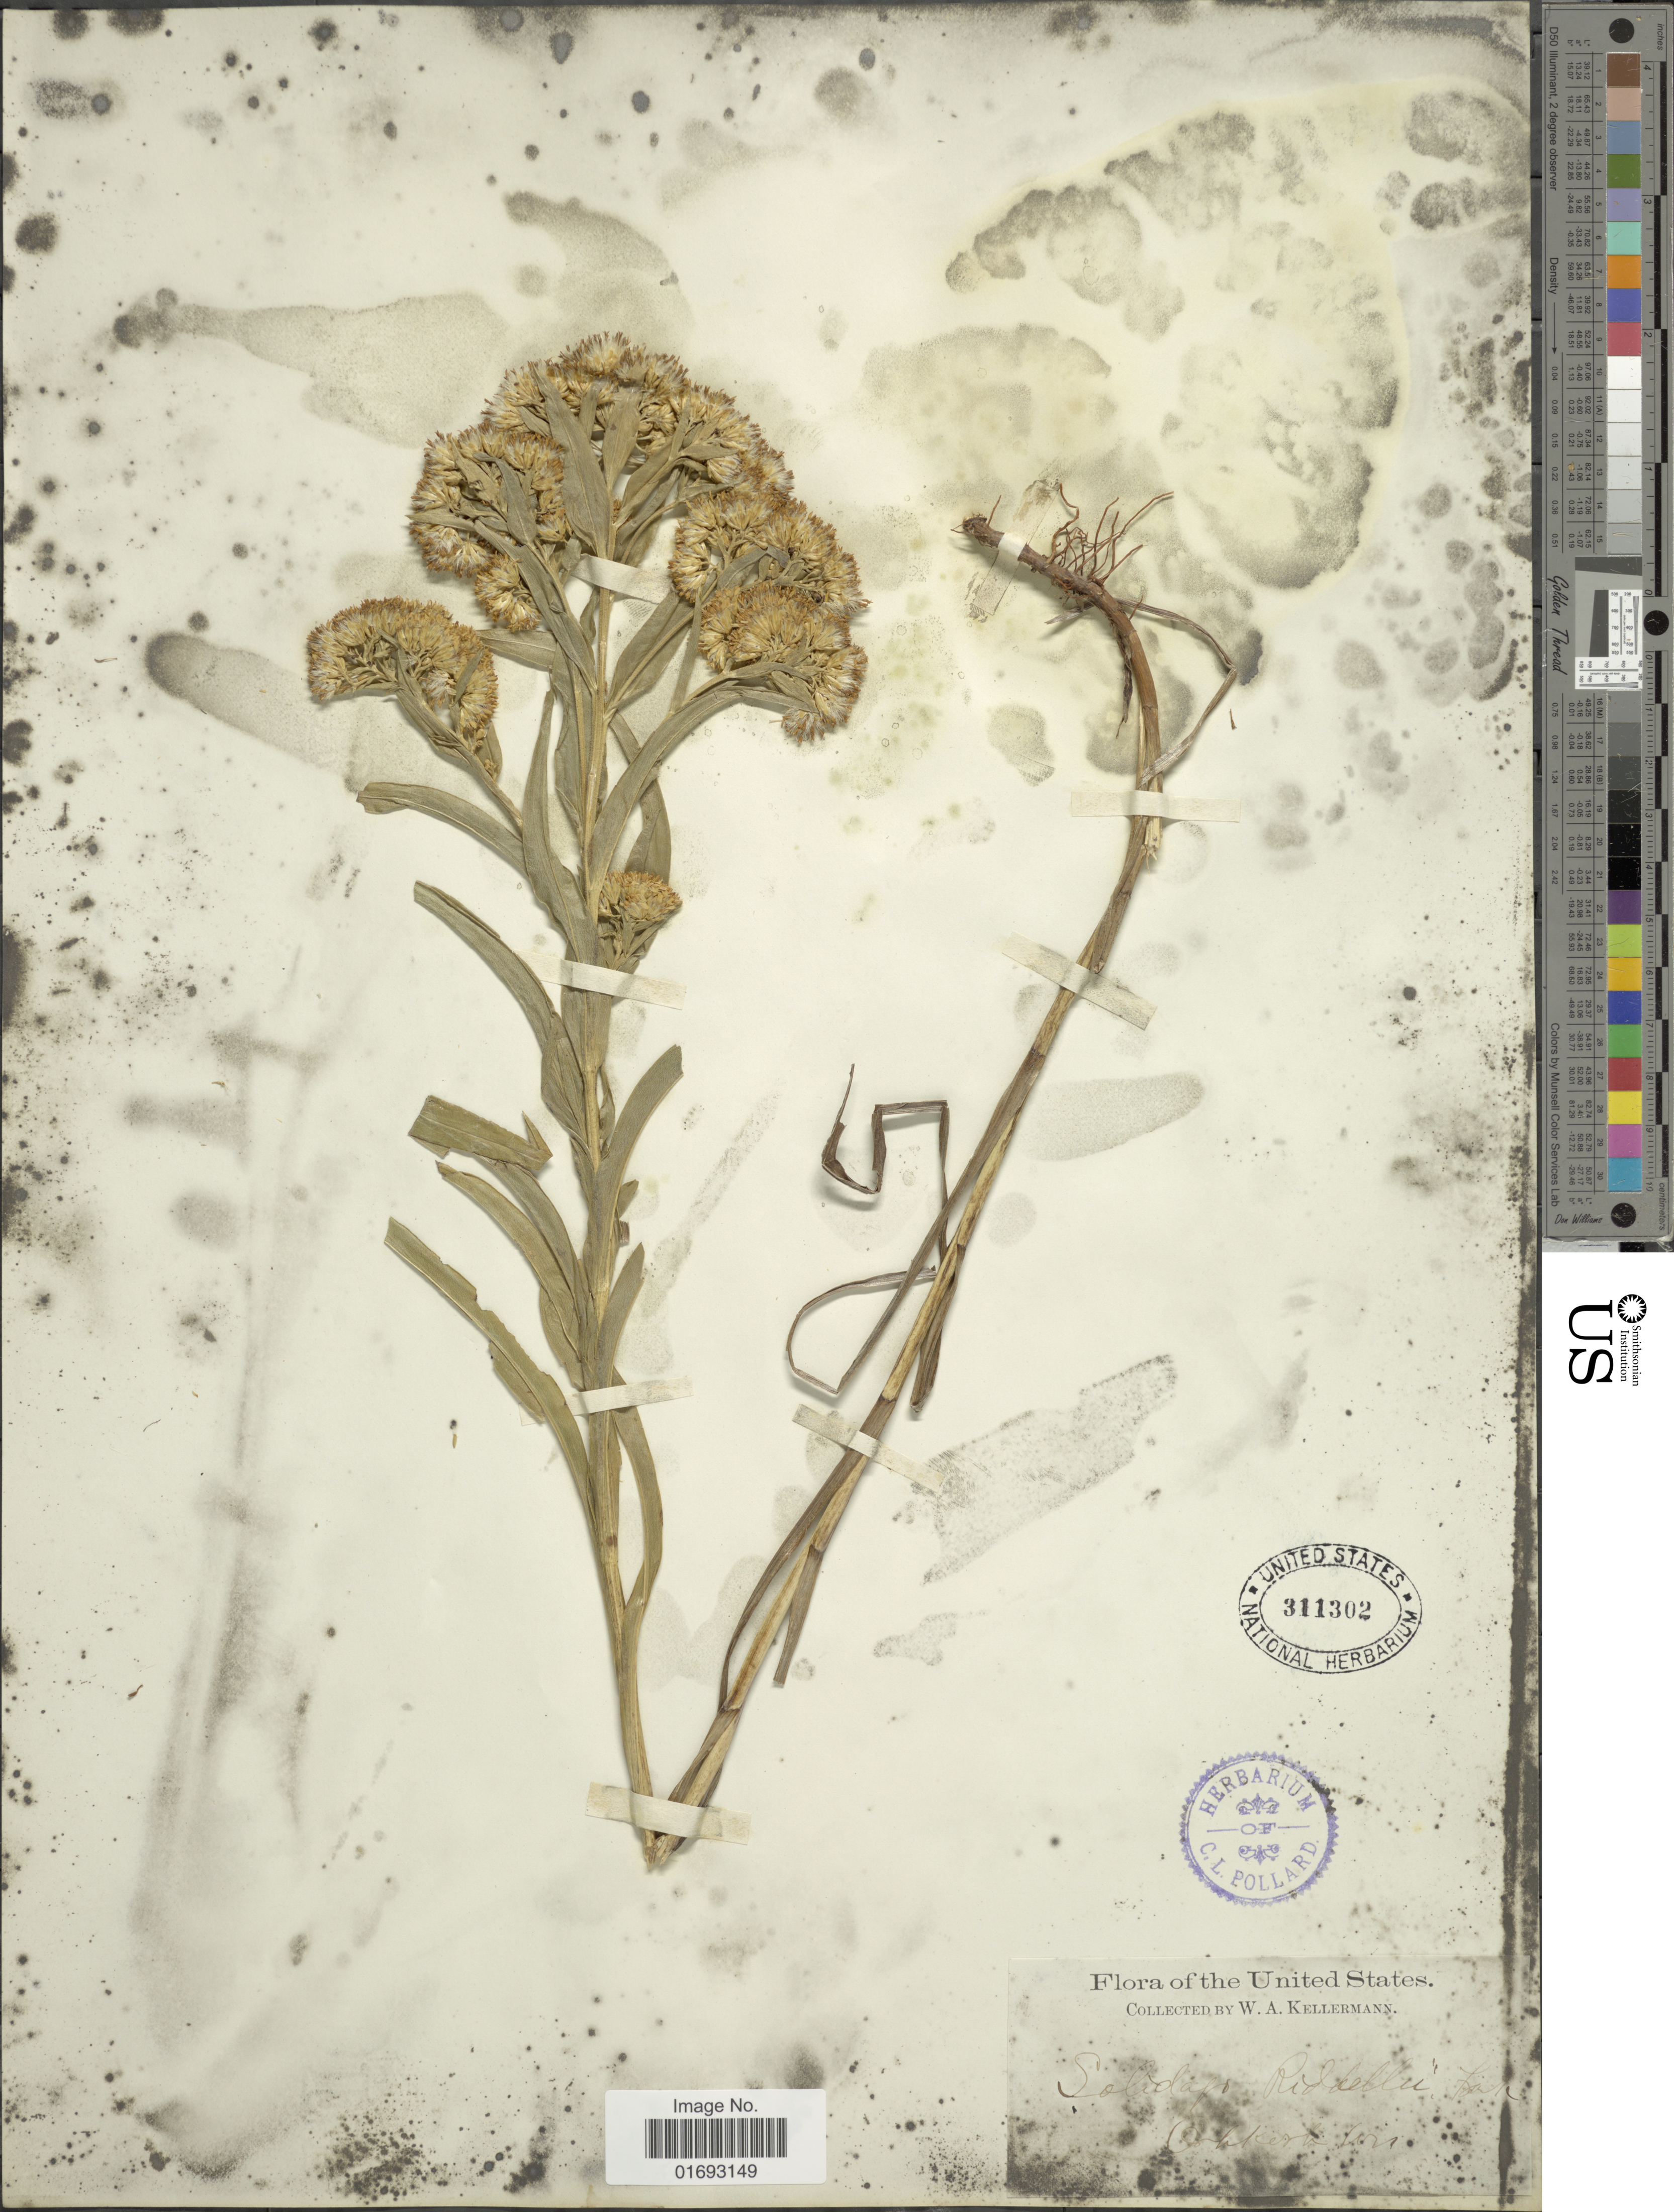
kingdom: Plantae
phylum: Tracheophyta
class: Magnoliopsida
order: Asterales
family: Asteraceae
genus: Oligoneuron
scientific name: Oligoneuron riddellii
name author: (Frank) Rydb.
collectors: W. A. Kellermann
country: United States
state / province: Wisconsin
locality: Oshkosh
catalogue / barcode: US 311302